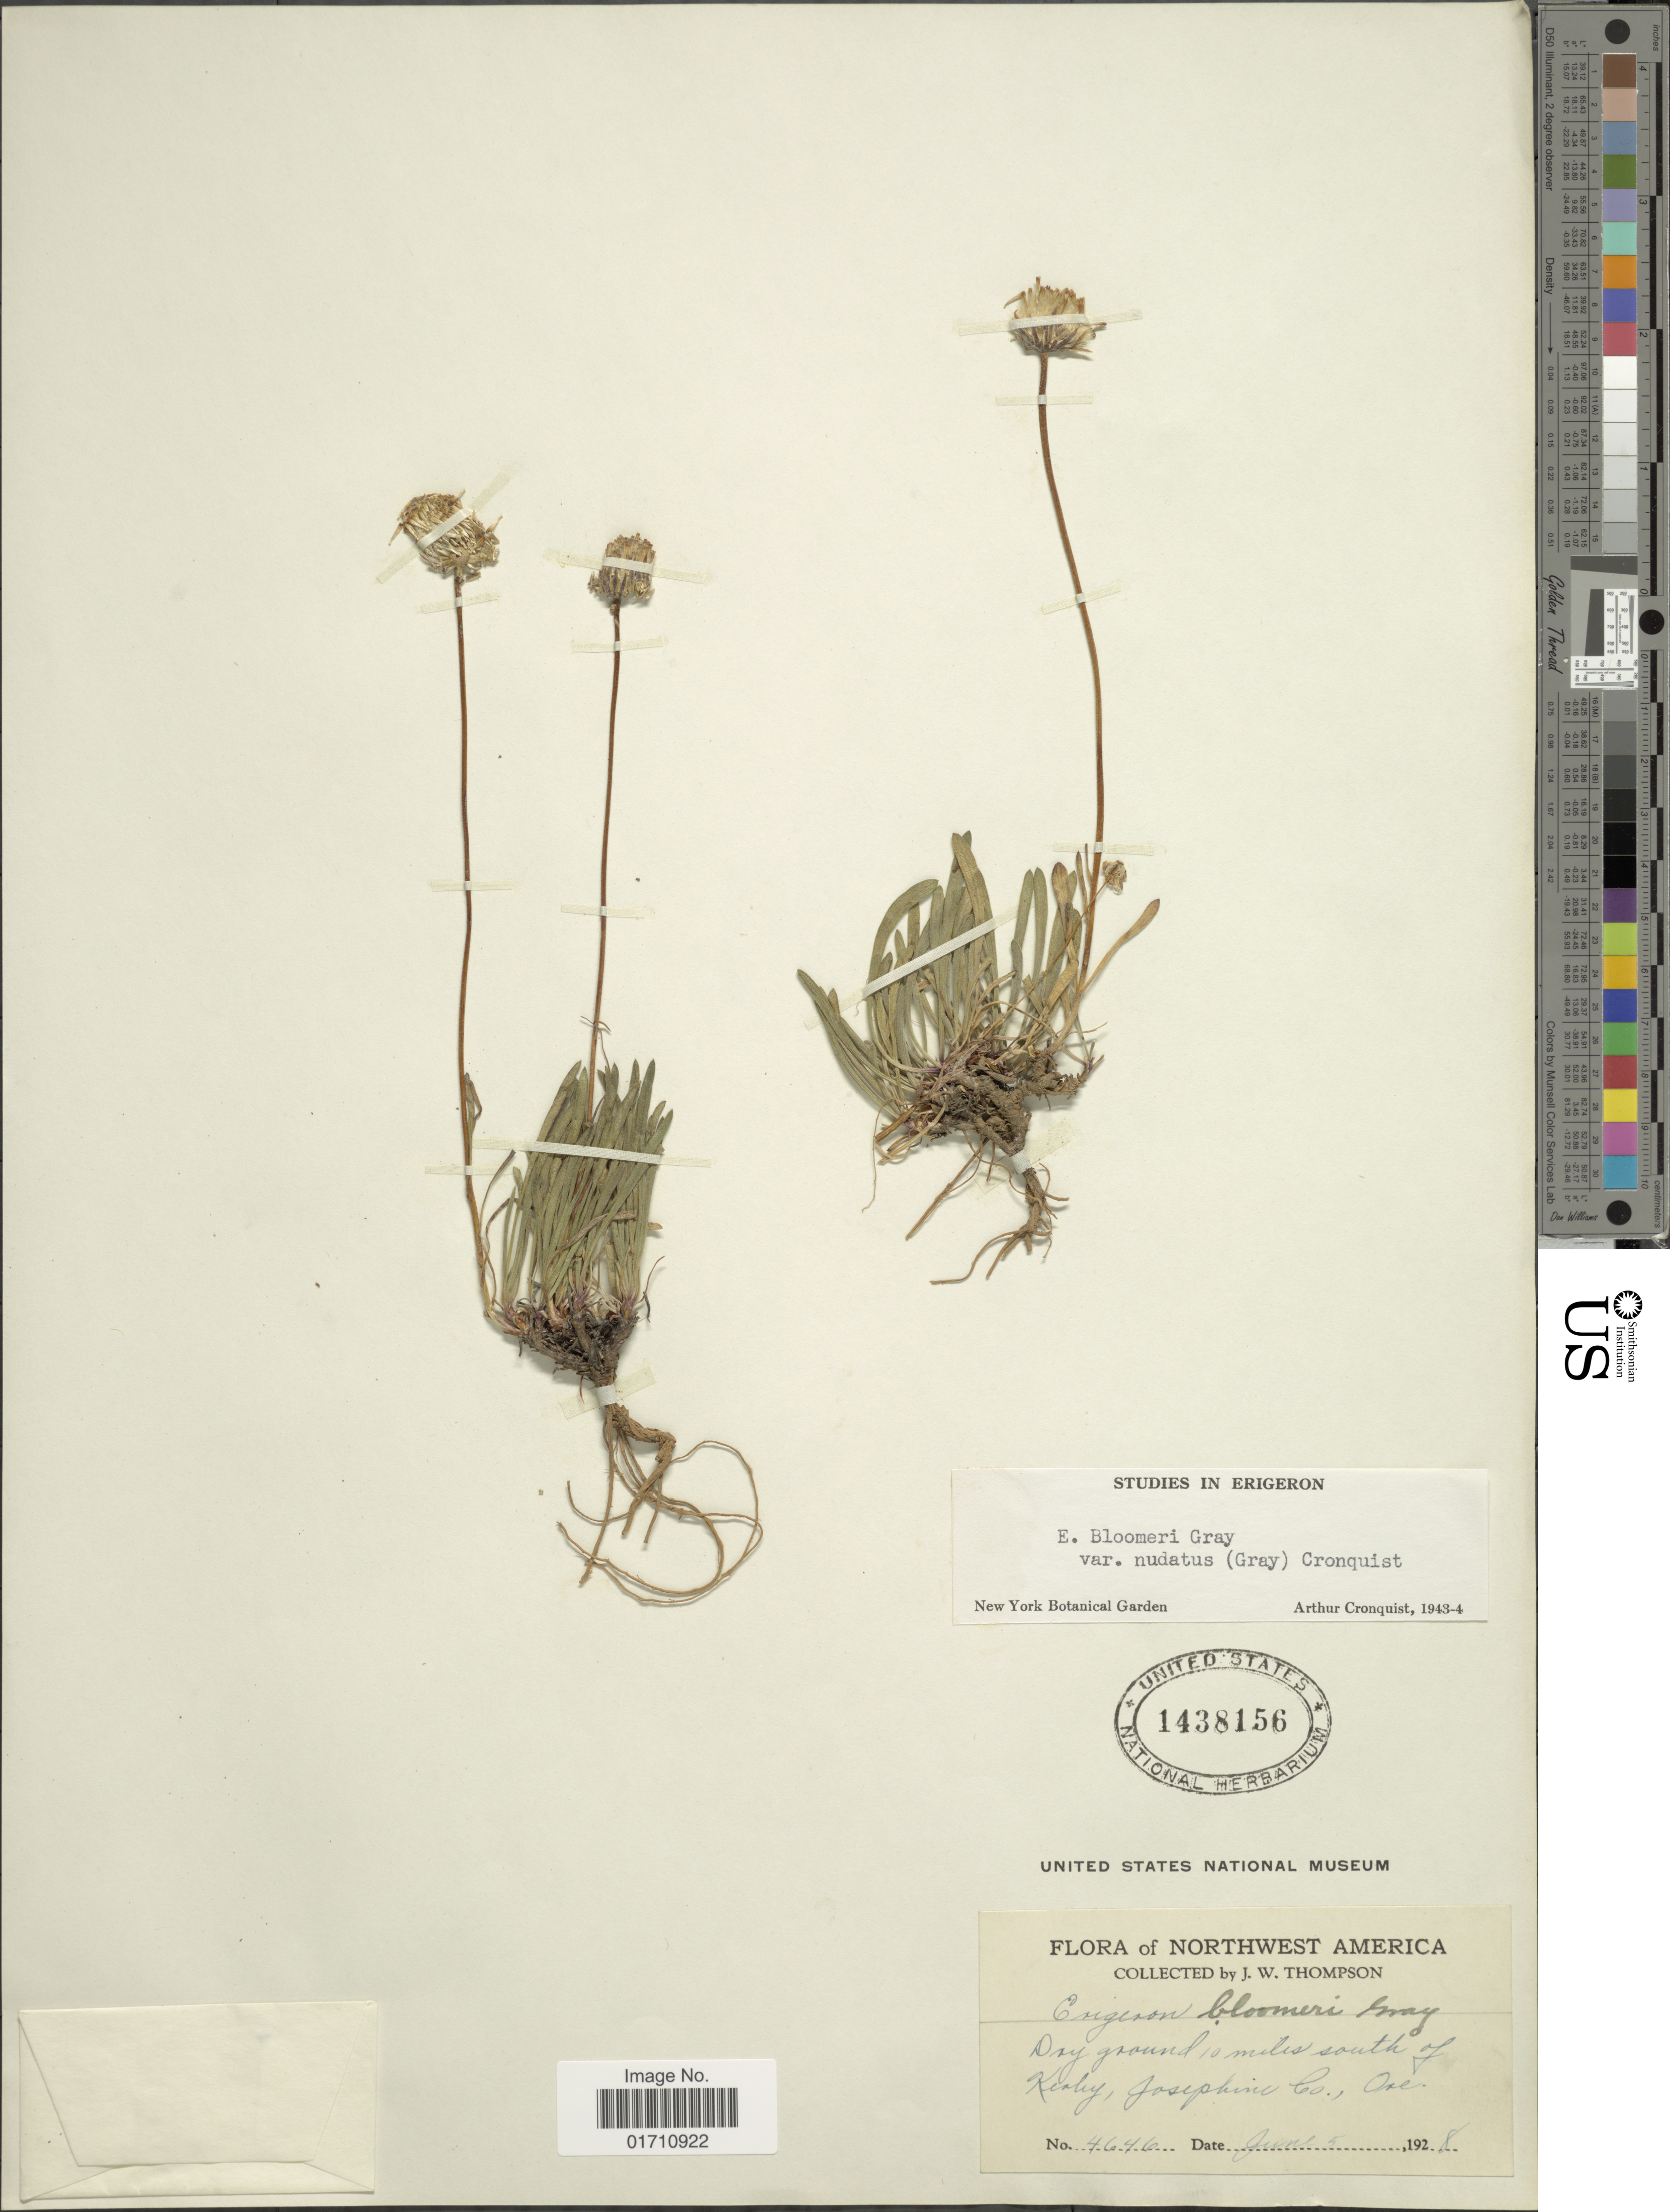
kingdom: Plantae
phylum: Tracheophyta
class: Magnoliopsida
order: Asterales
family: Asteraceae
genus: Erigeron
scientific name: Erigeron bloomeri var. nudatus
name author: (A. Gray) Cronq.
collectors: J. W. Thompson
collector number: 4646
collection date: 1928-06-05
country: United States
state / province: Oregon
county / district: Josephine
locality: Northwest America, Dry ground 10 miles south of Kealey, Josephine Co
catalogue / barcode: US 1438156